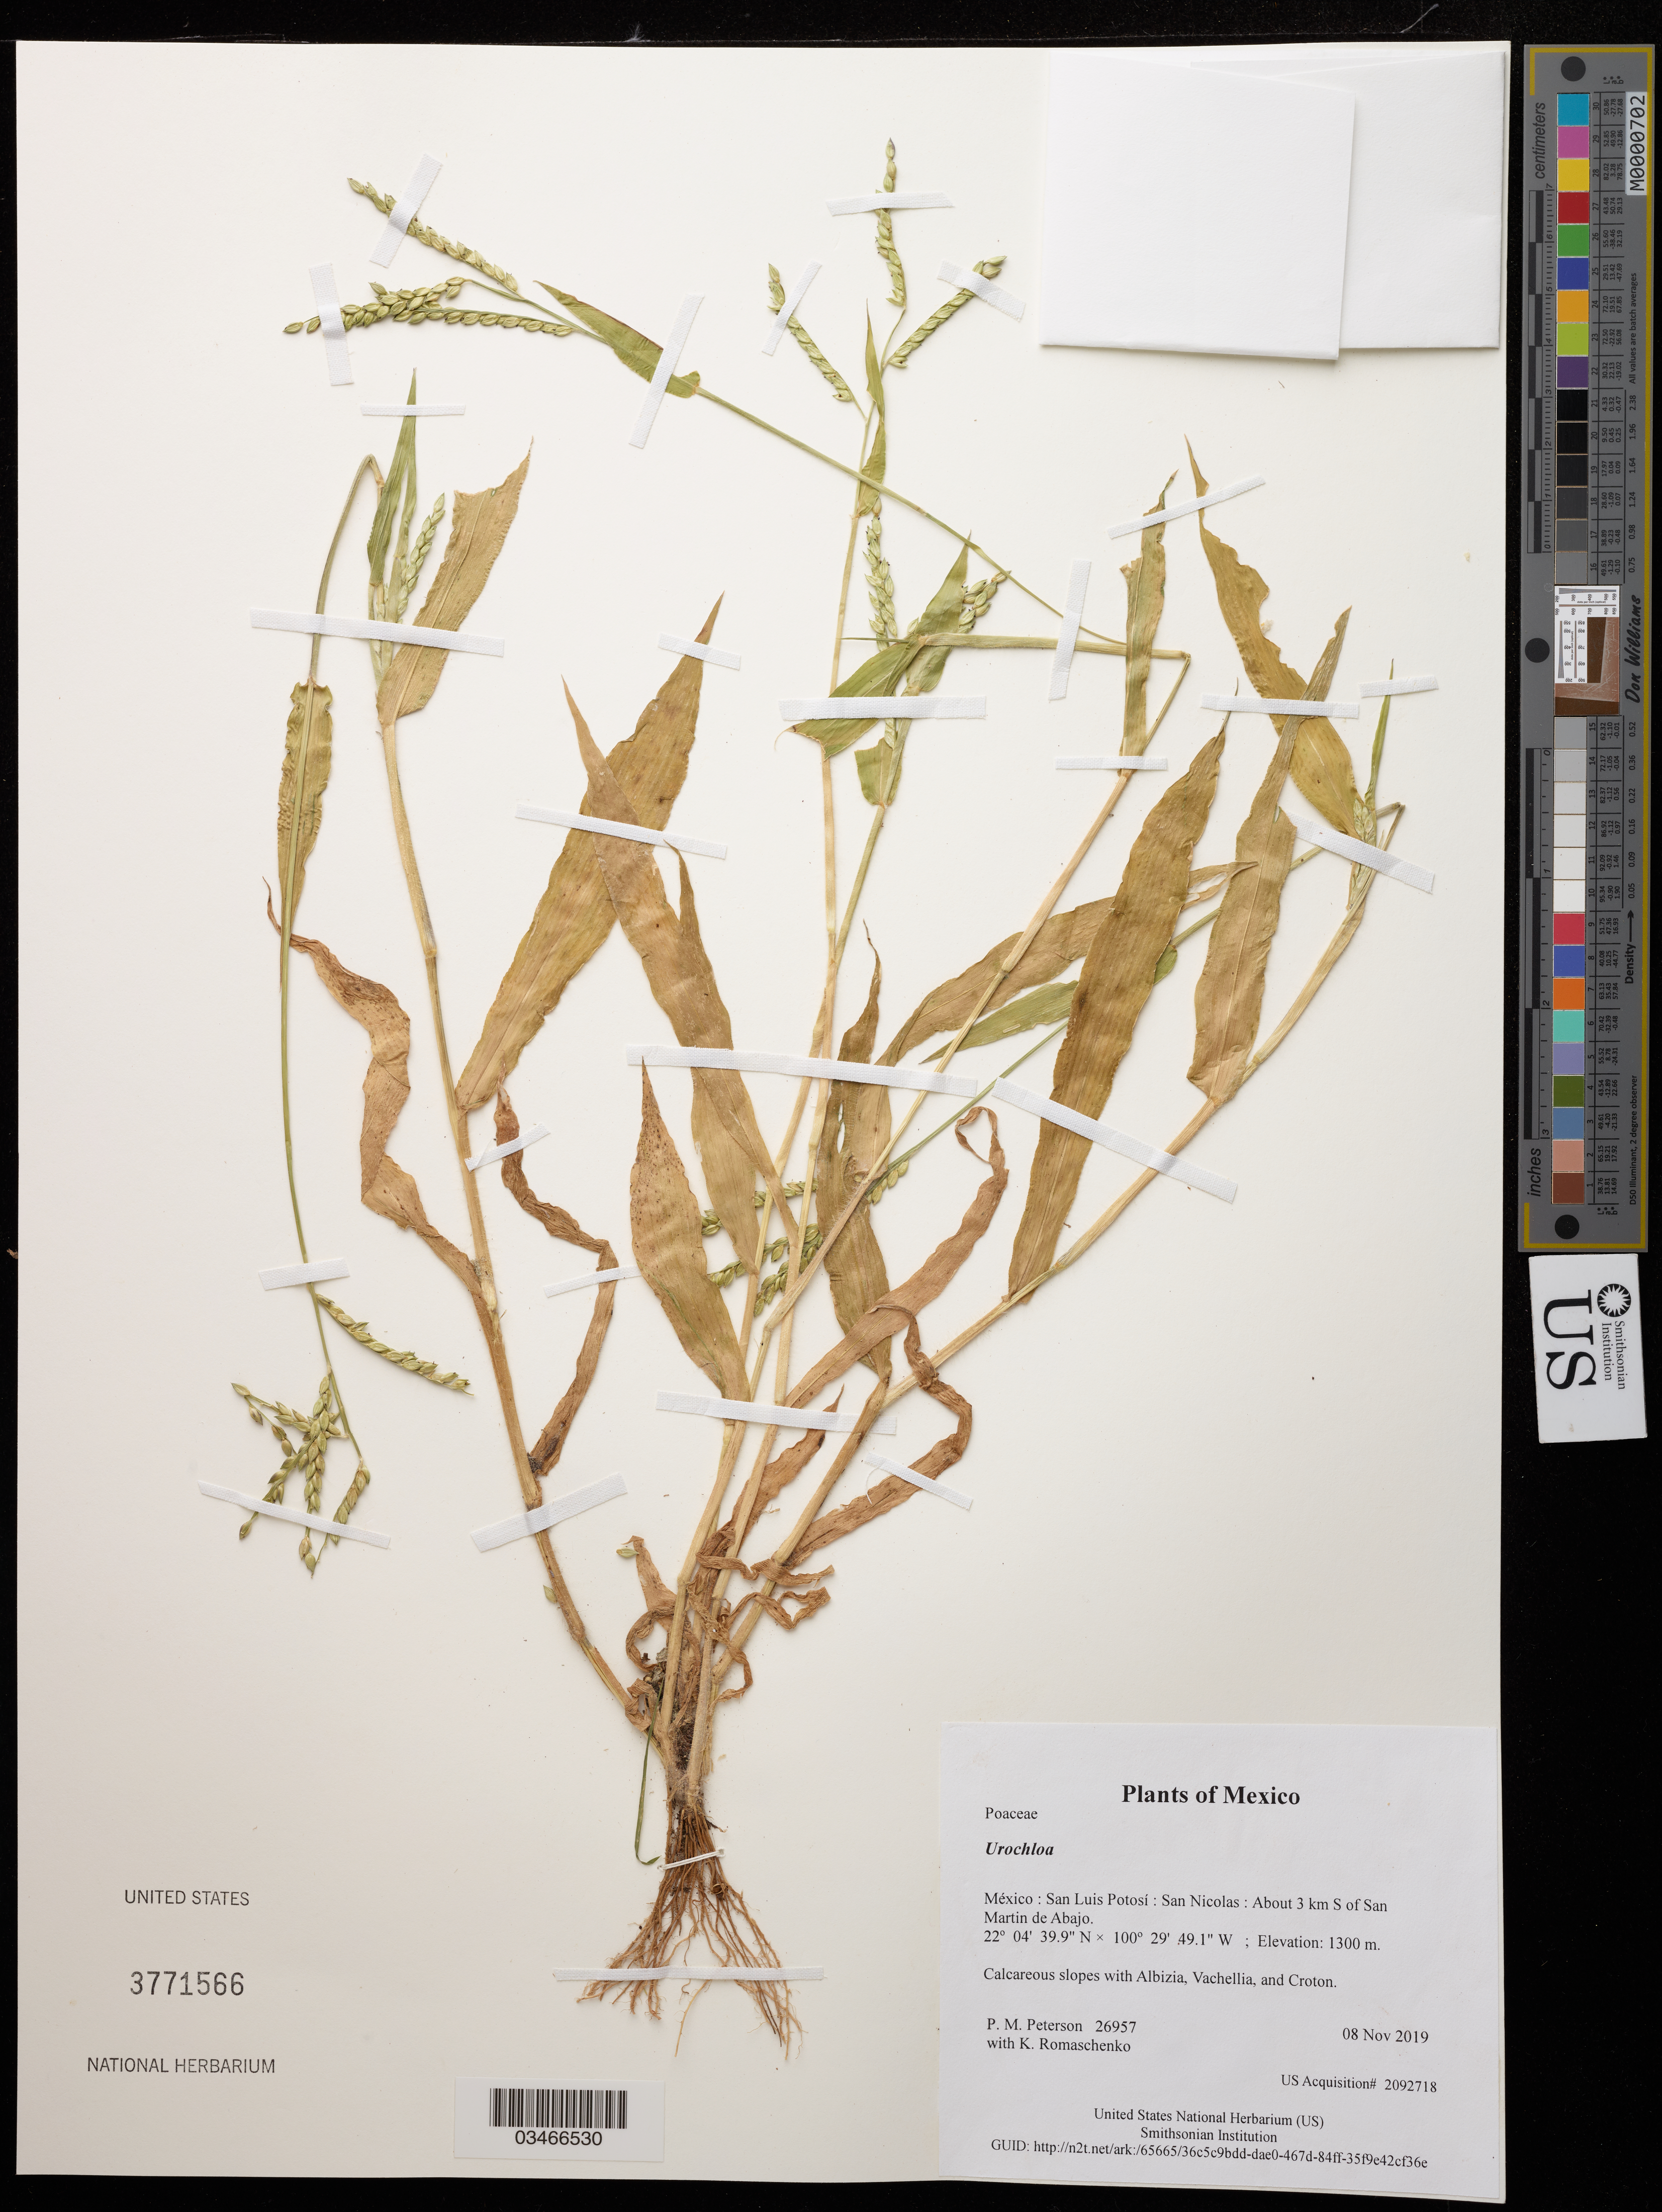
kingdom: Plantae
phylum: Tracheophyta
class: Liliopsida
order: Poales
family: Poaceae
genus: Urochloa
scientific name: Urochloa sp.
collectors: P. M. Peterson & K. Romaschenko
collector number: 26957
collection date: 2019-11-08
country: México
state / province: San Luis Potosí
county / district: San Nicolas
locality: About 3 km S of San Martin de Abajo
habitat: Calcareous slopes with Albizia, Vachellia, and Croton.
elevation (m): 1300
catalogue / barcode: US 3771556